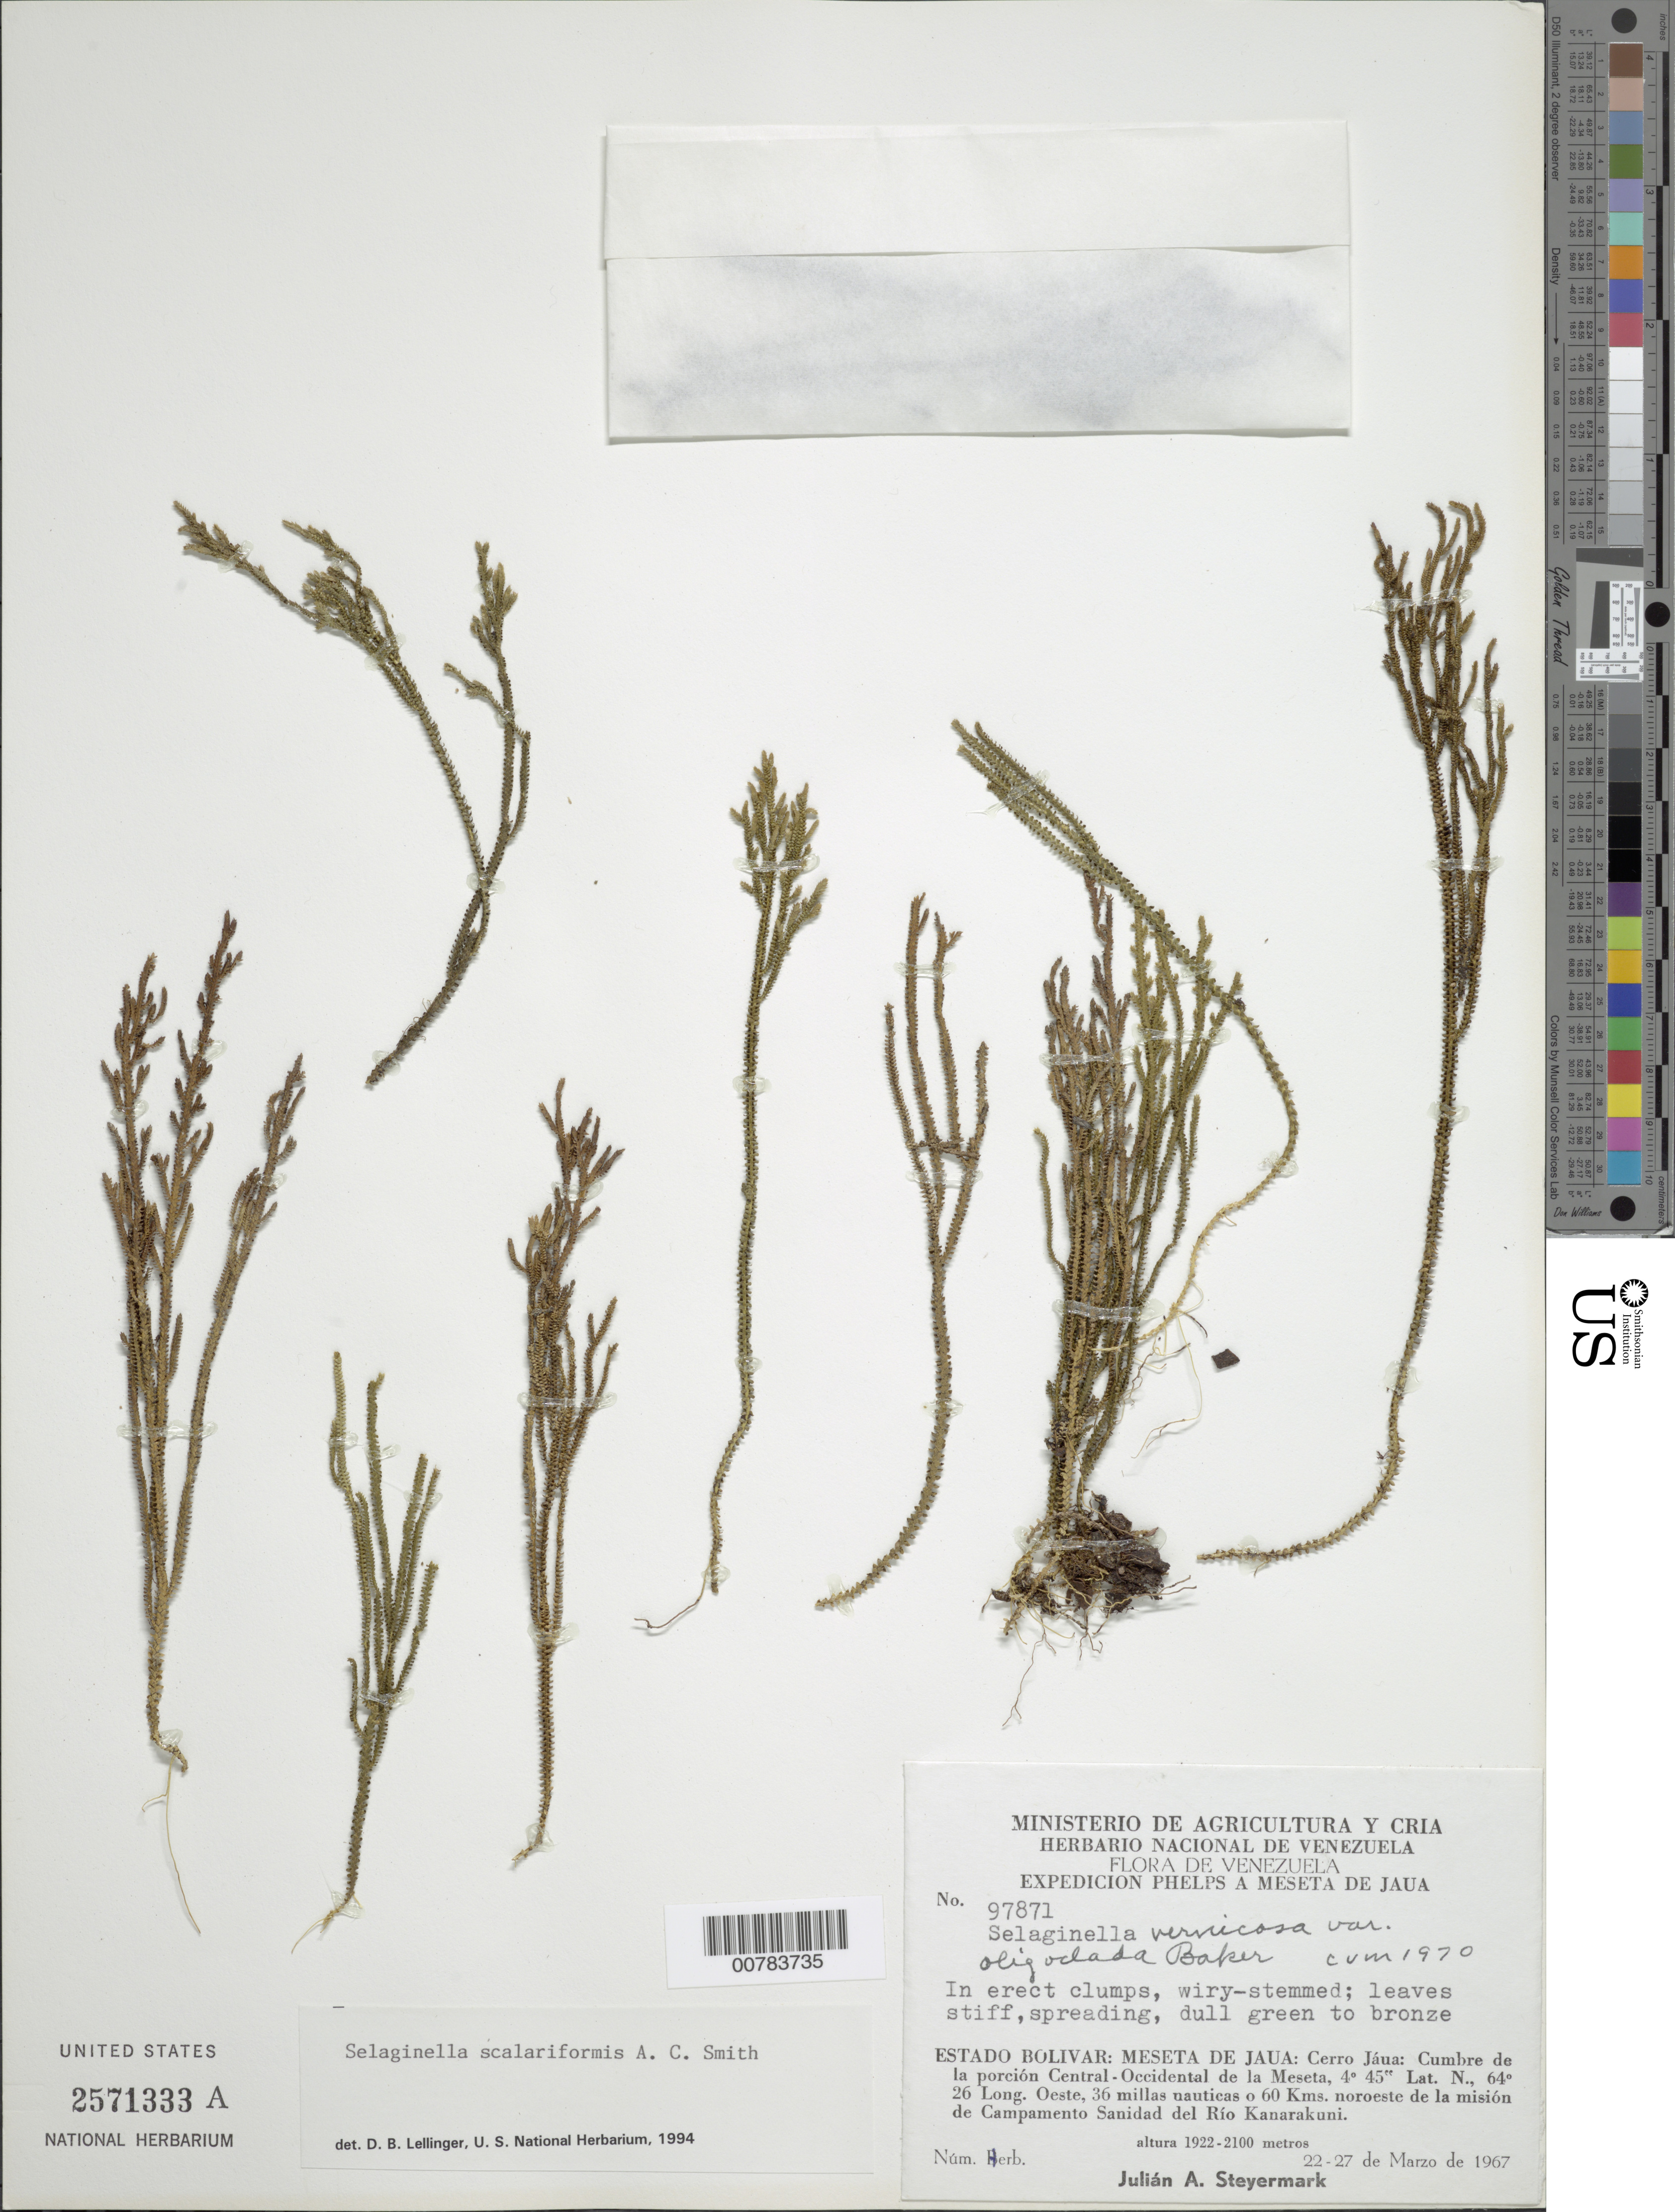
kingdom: Plantae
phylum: Tracheophyta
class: Lycopodiopsida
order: Selaginellales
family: Selaginellaceae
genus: Selaginella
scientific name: Selaginella scalariformis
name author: A.C. Sm.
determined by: Lellinger, David B., (BOT), Smithsonian Institution - National Museum of Natural History (UNITED STATES)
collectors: J. Steyermark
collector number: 97871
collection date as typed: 22-Mar-67 to 27-Mar-67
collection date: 1967-03-22/1967-03-27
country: Venezuela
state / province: Bolívar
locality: Meseta del Jaua: Cerro Jáua, cumbre de la porcion Central-Occidental de la Meseta, 36 millas nauticas o 60 km NO de la mision de Campamento Sanidad del Río Kanarakuni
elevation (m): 1922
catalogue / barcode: US 2571333A